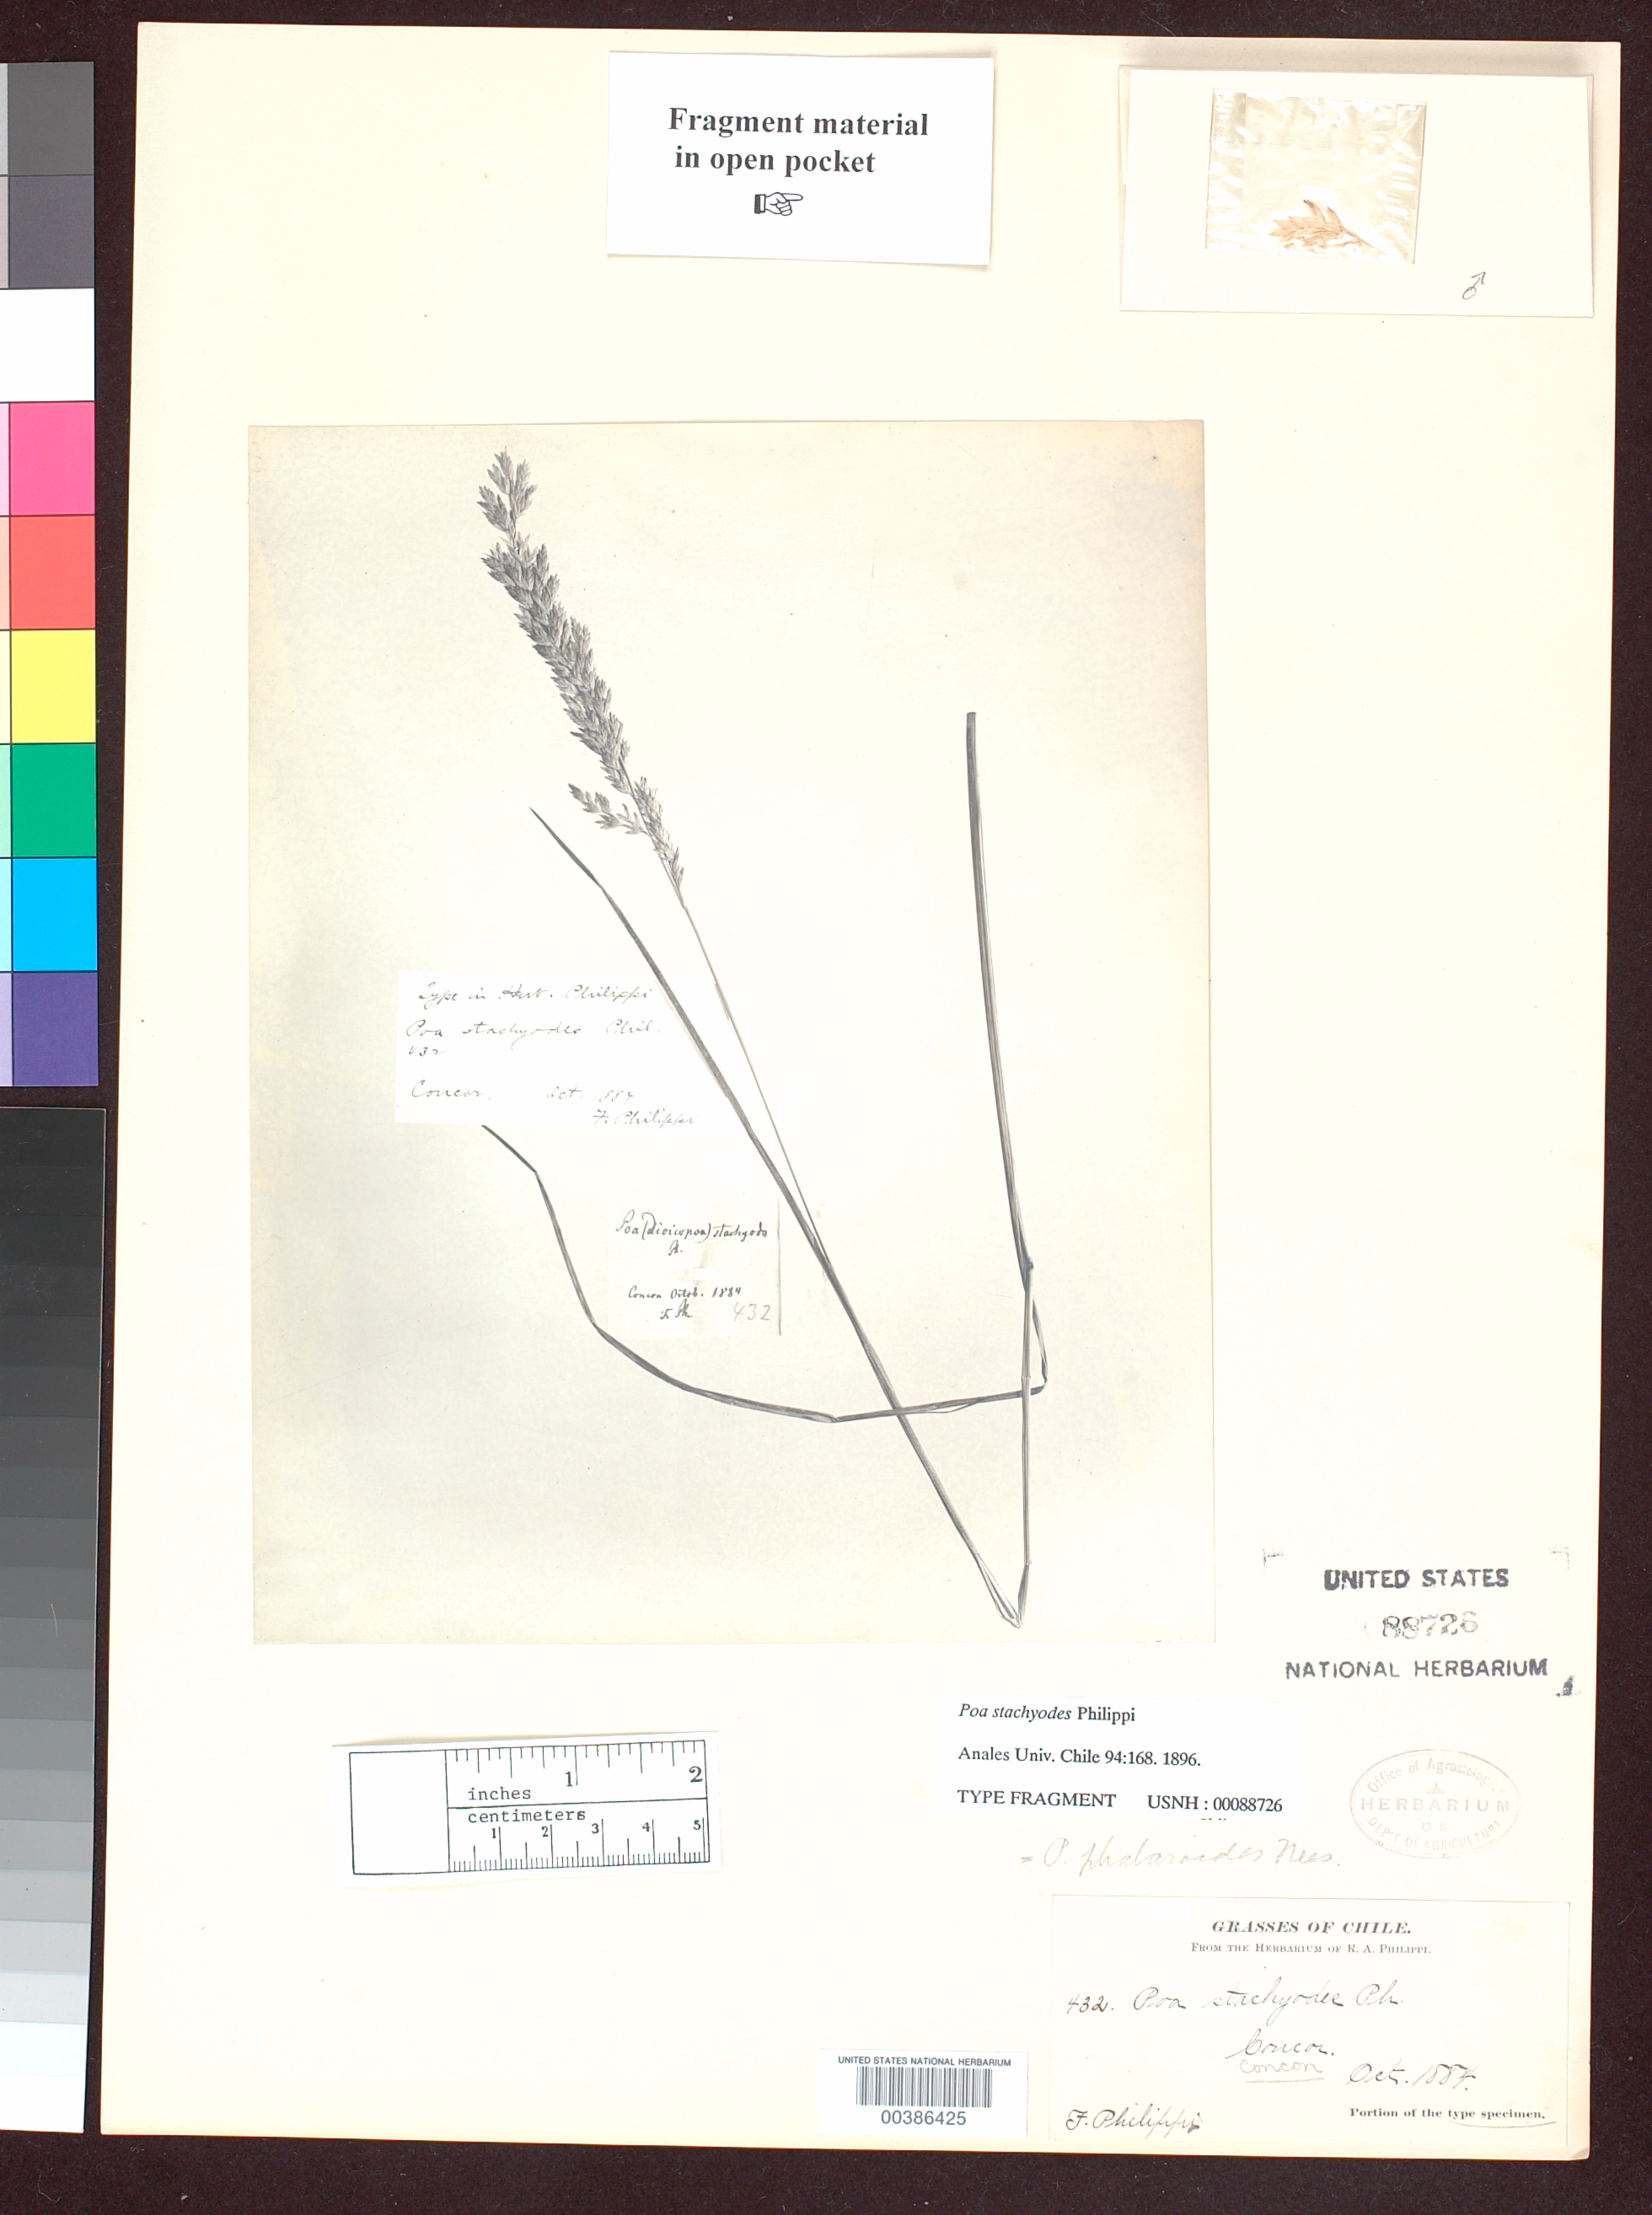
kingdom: Plantae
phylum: Tracheophyta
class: Liliopsida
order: Poales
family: Poaceae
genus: Poa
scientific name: Poa stachyodes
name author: Phil.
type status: Type Fragment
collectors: F. Philippi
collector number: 432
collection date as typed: Oct 1884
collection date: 1884-10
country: Chile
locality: Concon.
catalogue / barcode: US 88726